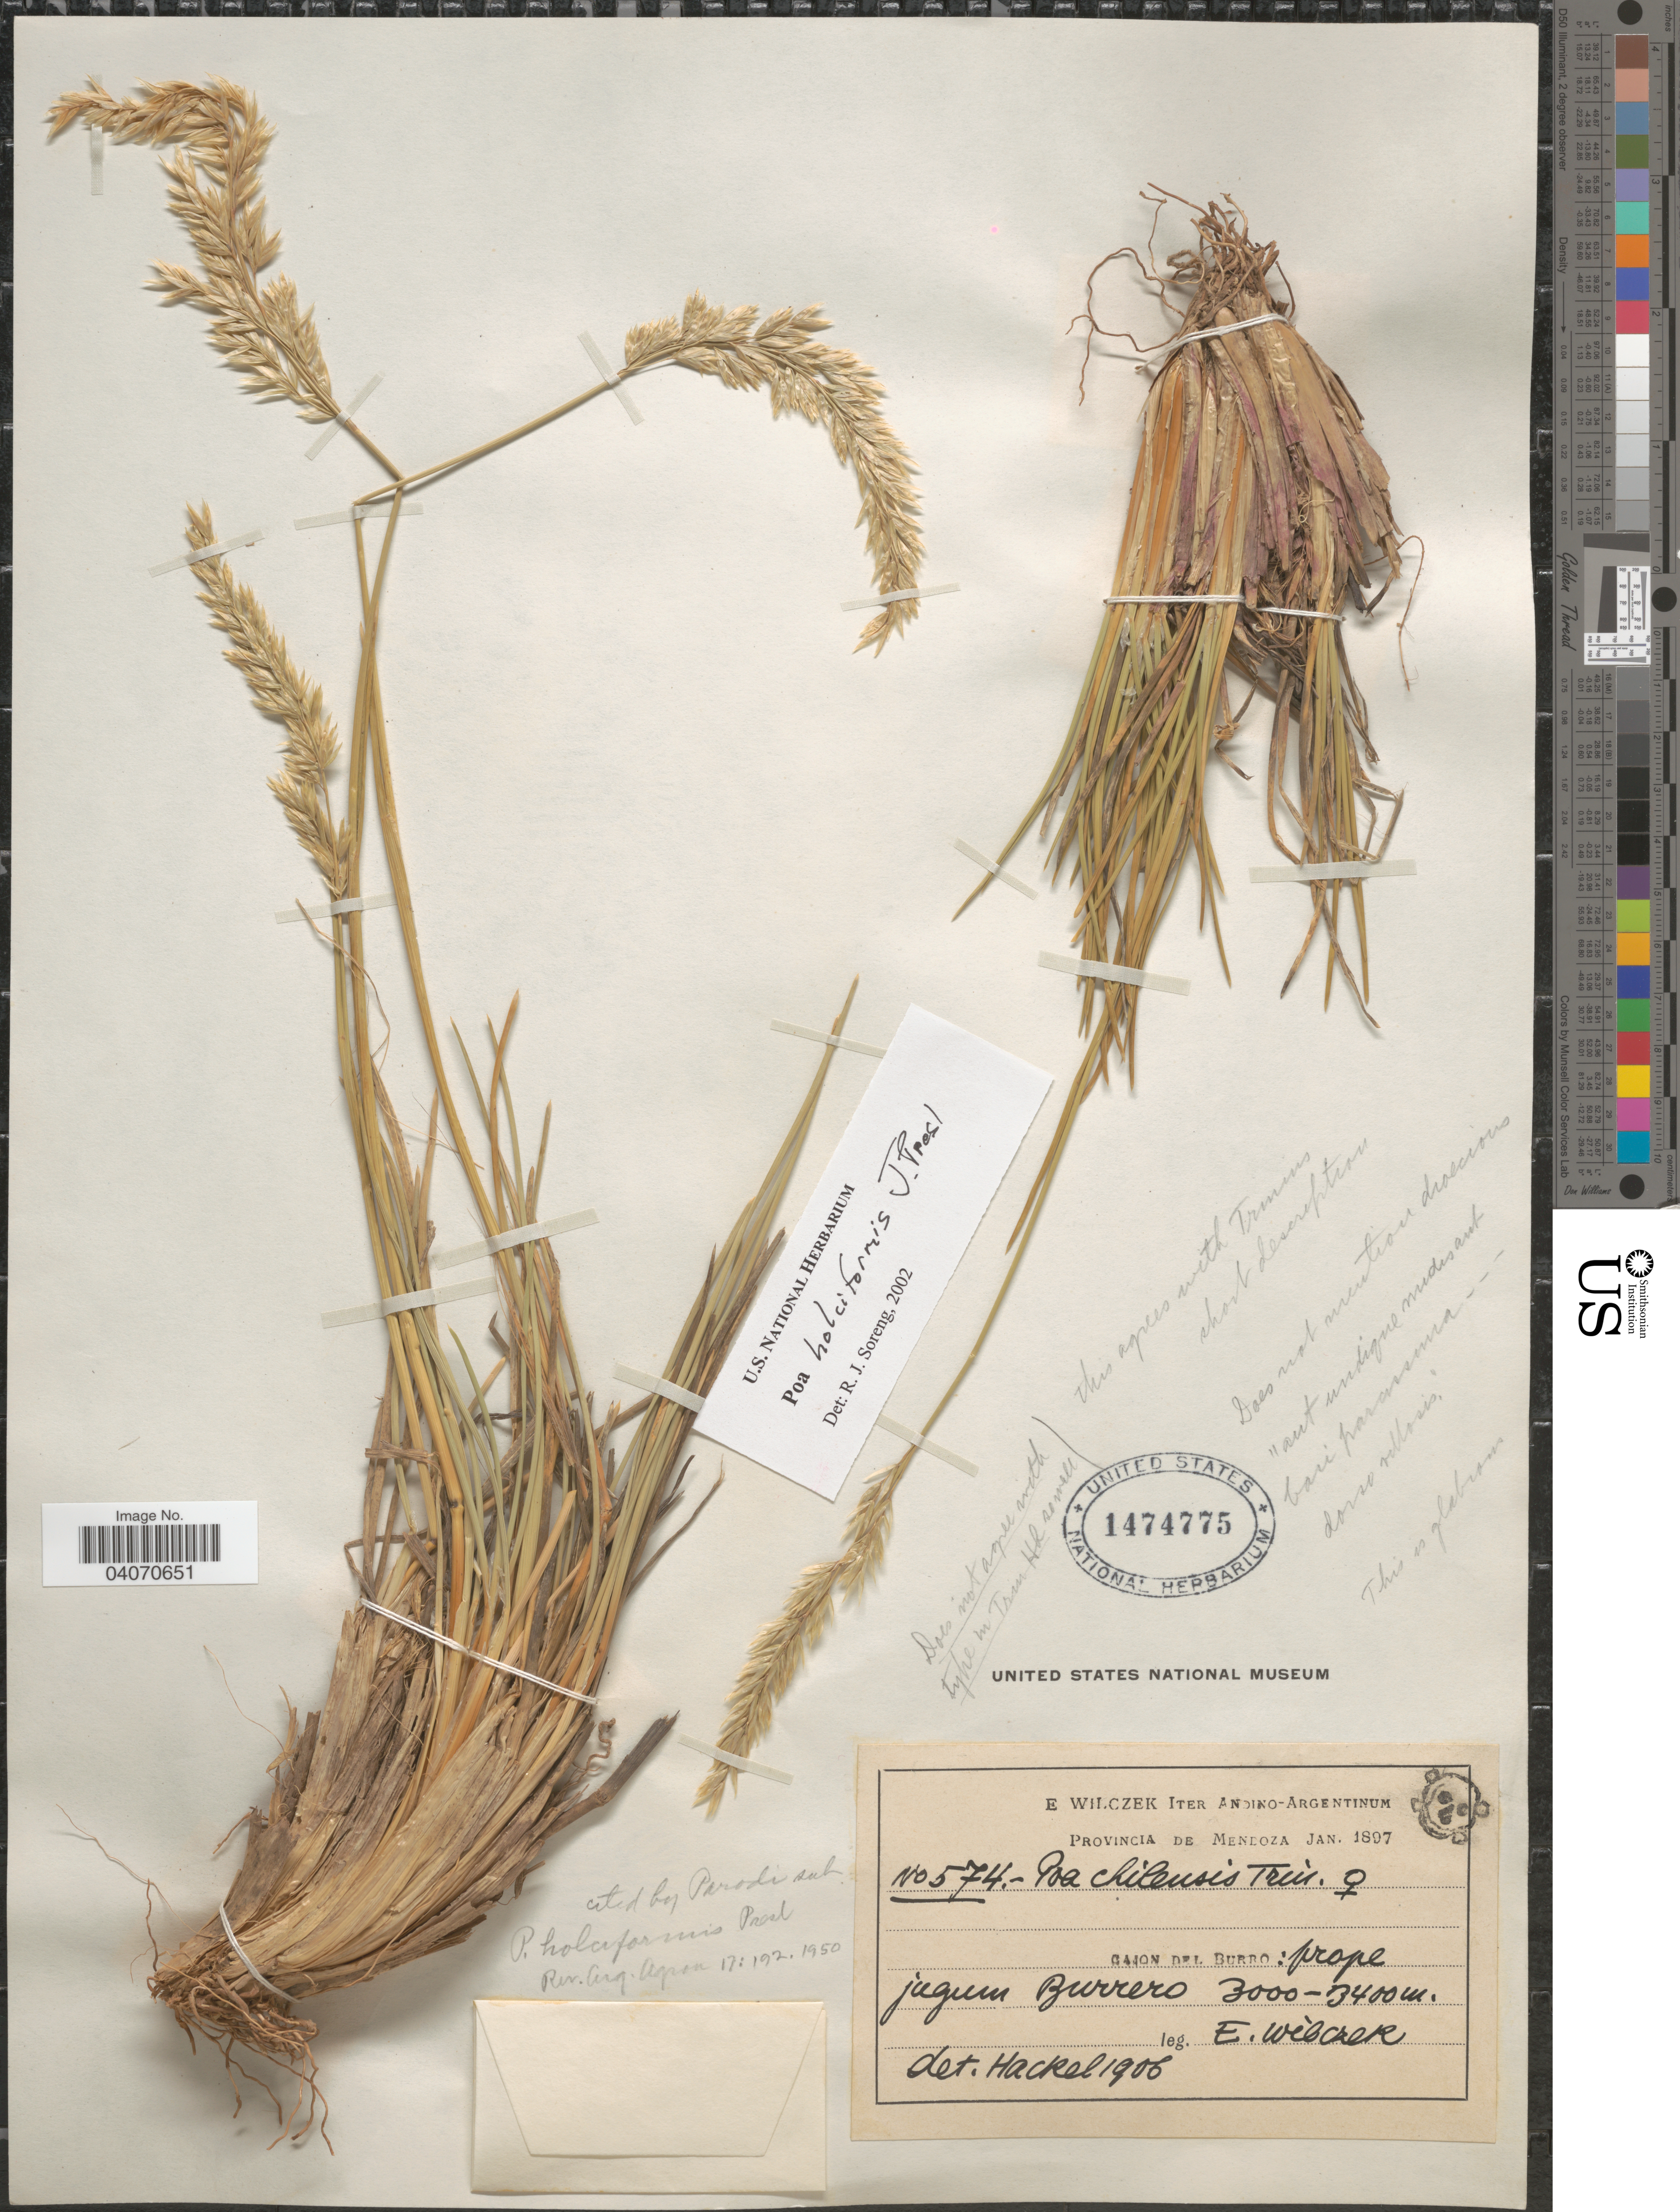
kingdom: Plantae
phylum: Tracheophyta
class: Liliopsida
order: Poales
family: Poaceae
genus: Poa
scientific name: Poa holciformis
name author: J. Presl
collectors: E. Wilczek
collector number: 574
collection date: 1897-01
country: Argentina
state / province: Mendoza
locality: Iter Andino-Argentinum. Canon del Burro: prope jugum Burrero.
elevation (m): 3000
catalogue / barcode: US 1474775